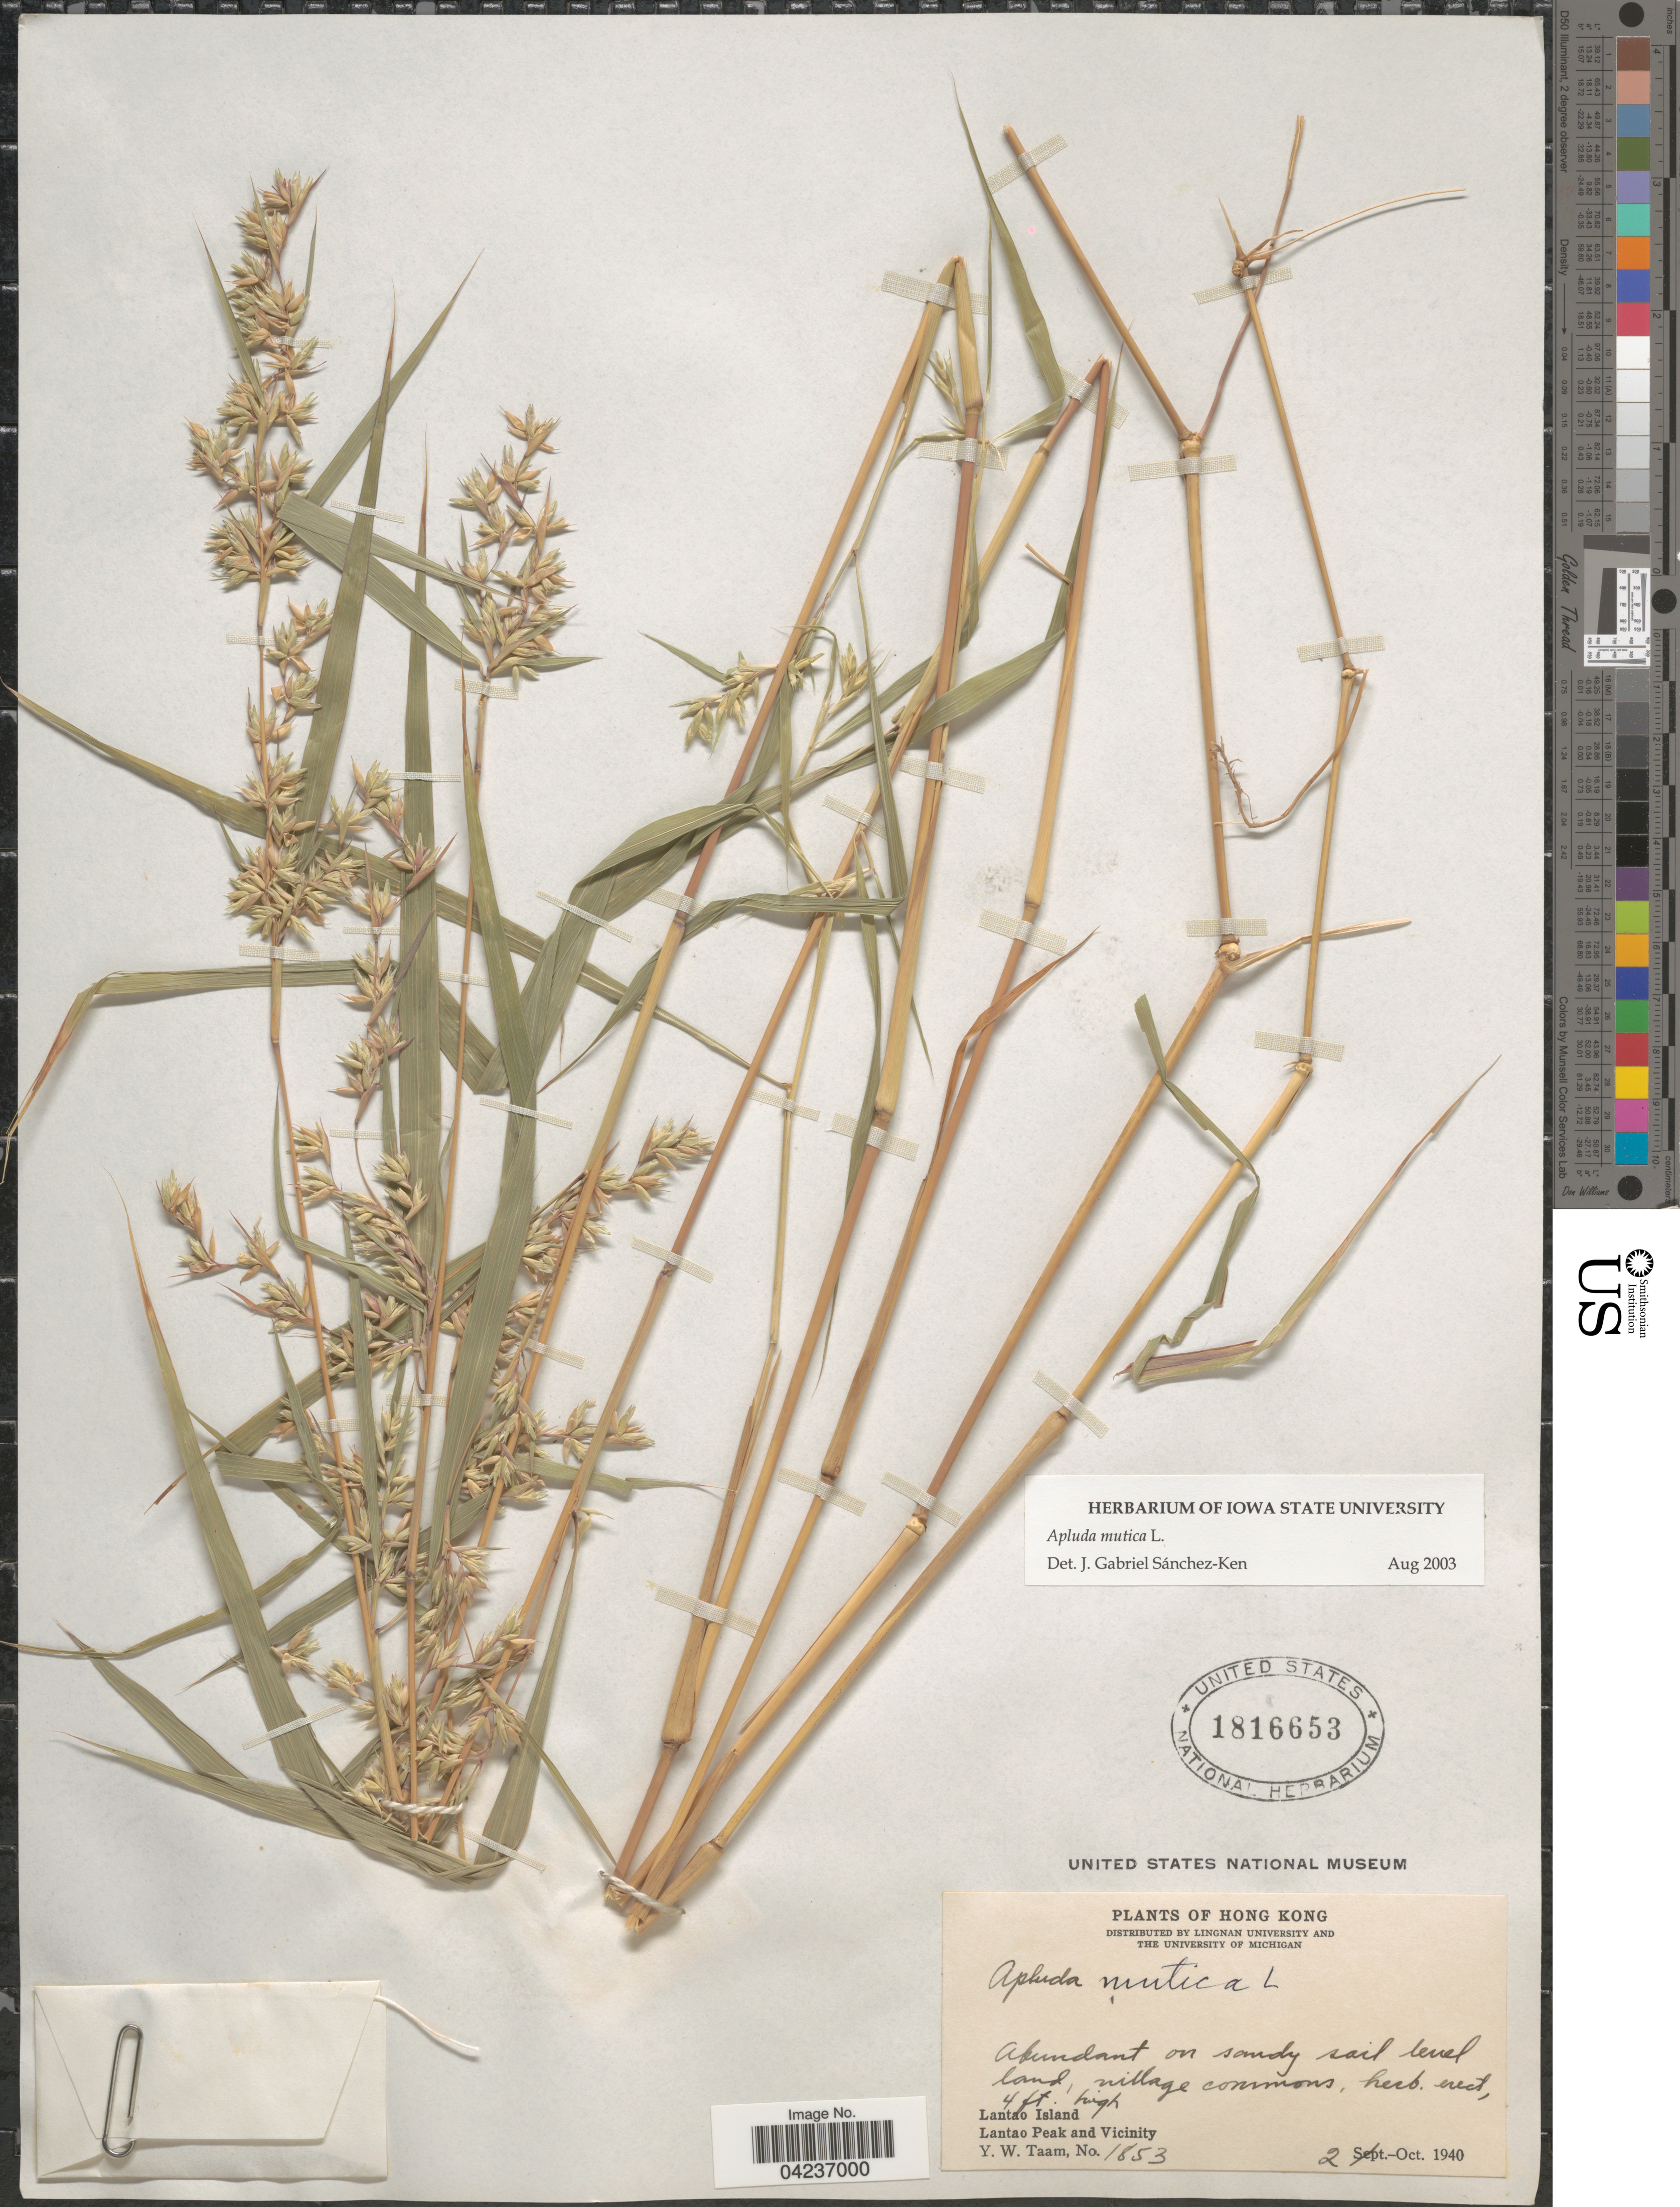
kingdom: Plantae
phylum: Tracheophyta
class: Liliopsida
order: Poales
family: Poaceae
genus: Apluda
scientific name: Apluda mutica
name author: L.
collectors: Y. W. Taam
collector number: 1853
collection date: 1940-10-02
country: China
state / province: Hong Kong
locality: Lantao Island. Lantao Peak and Vicinity.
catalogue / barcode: US 1816653